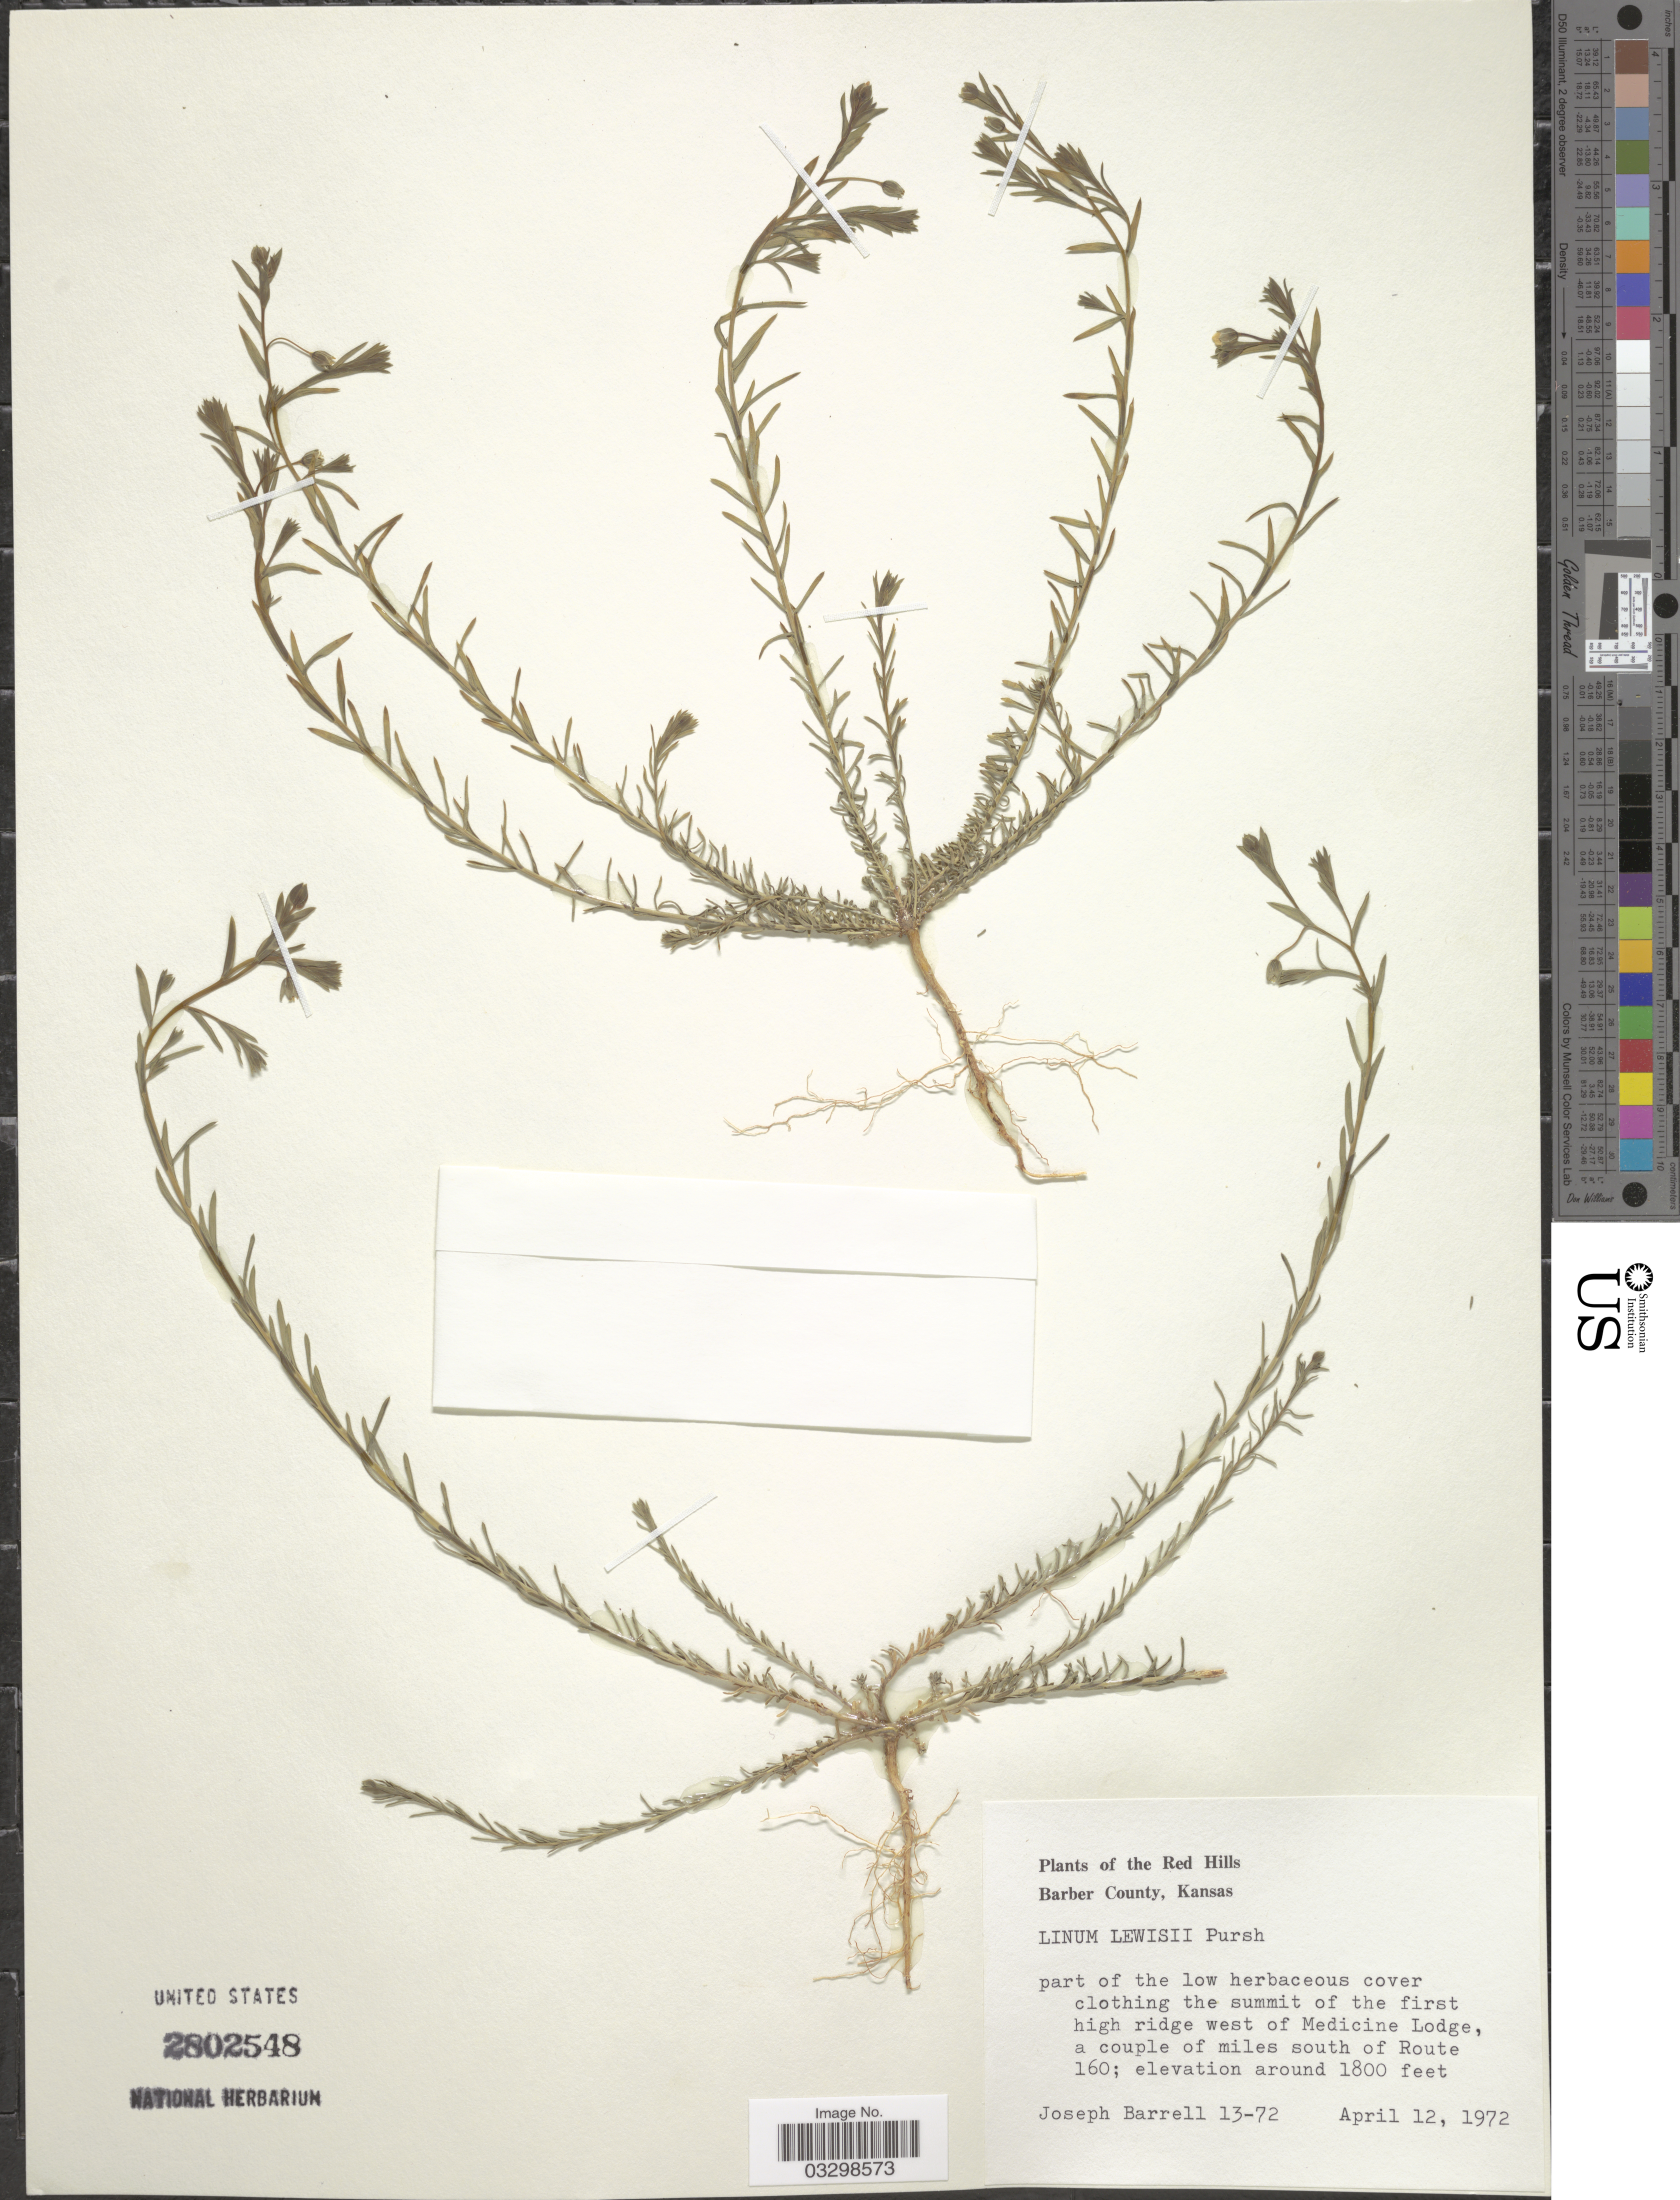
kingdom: Plantae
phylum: Tracheophyta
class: Magnoliopsida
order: Malpighiales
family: Linaceae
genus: Linum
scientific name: Linum lewisii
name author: Pursh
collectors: J. Barrell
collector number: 13-72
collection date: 1972-04-12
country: United States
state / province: Kansas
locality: Red Hills. Barber County. Clothing the summit of the first high ridge west of Medicine Lodge, a couple of miles south of Route 160.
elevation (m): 549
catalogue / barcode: US 2802548